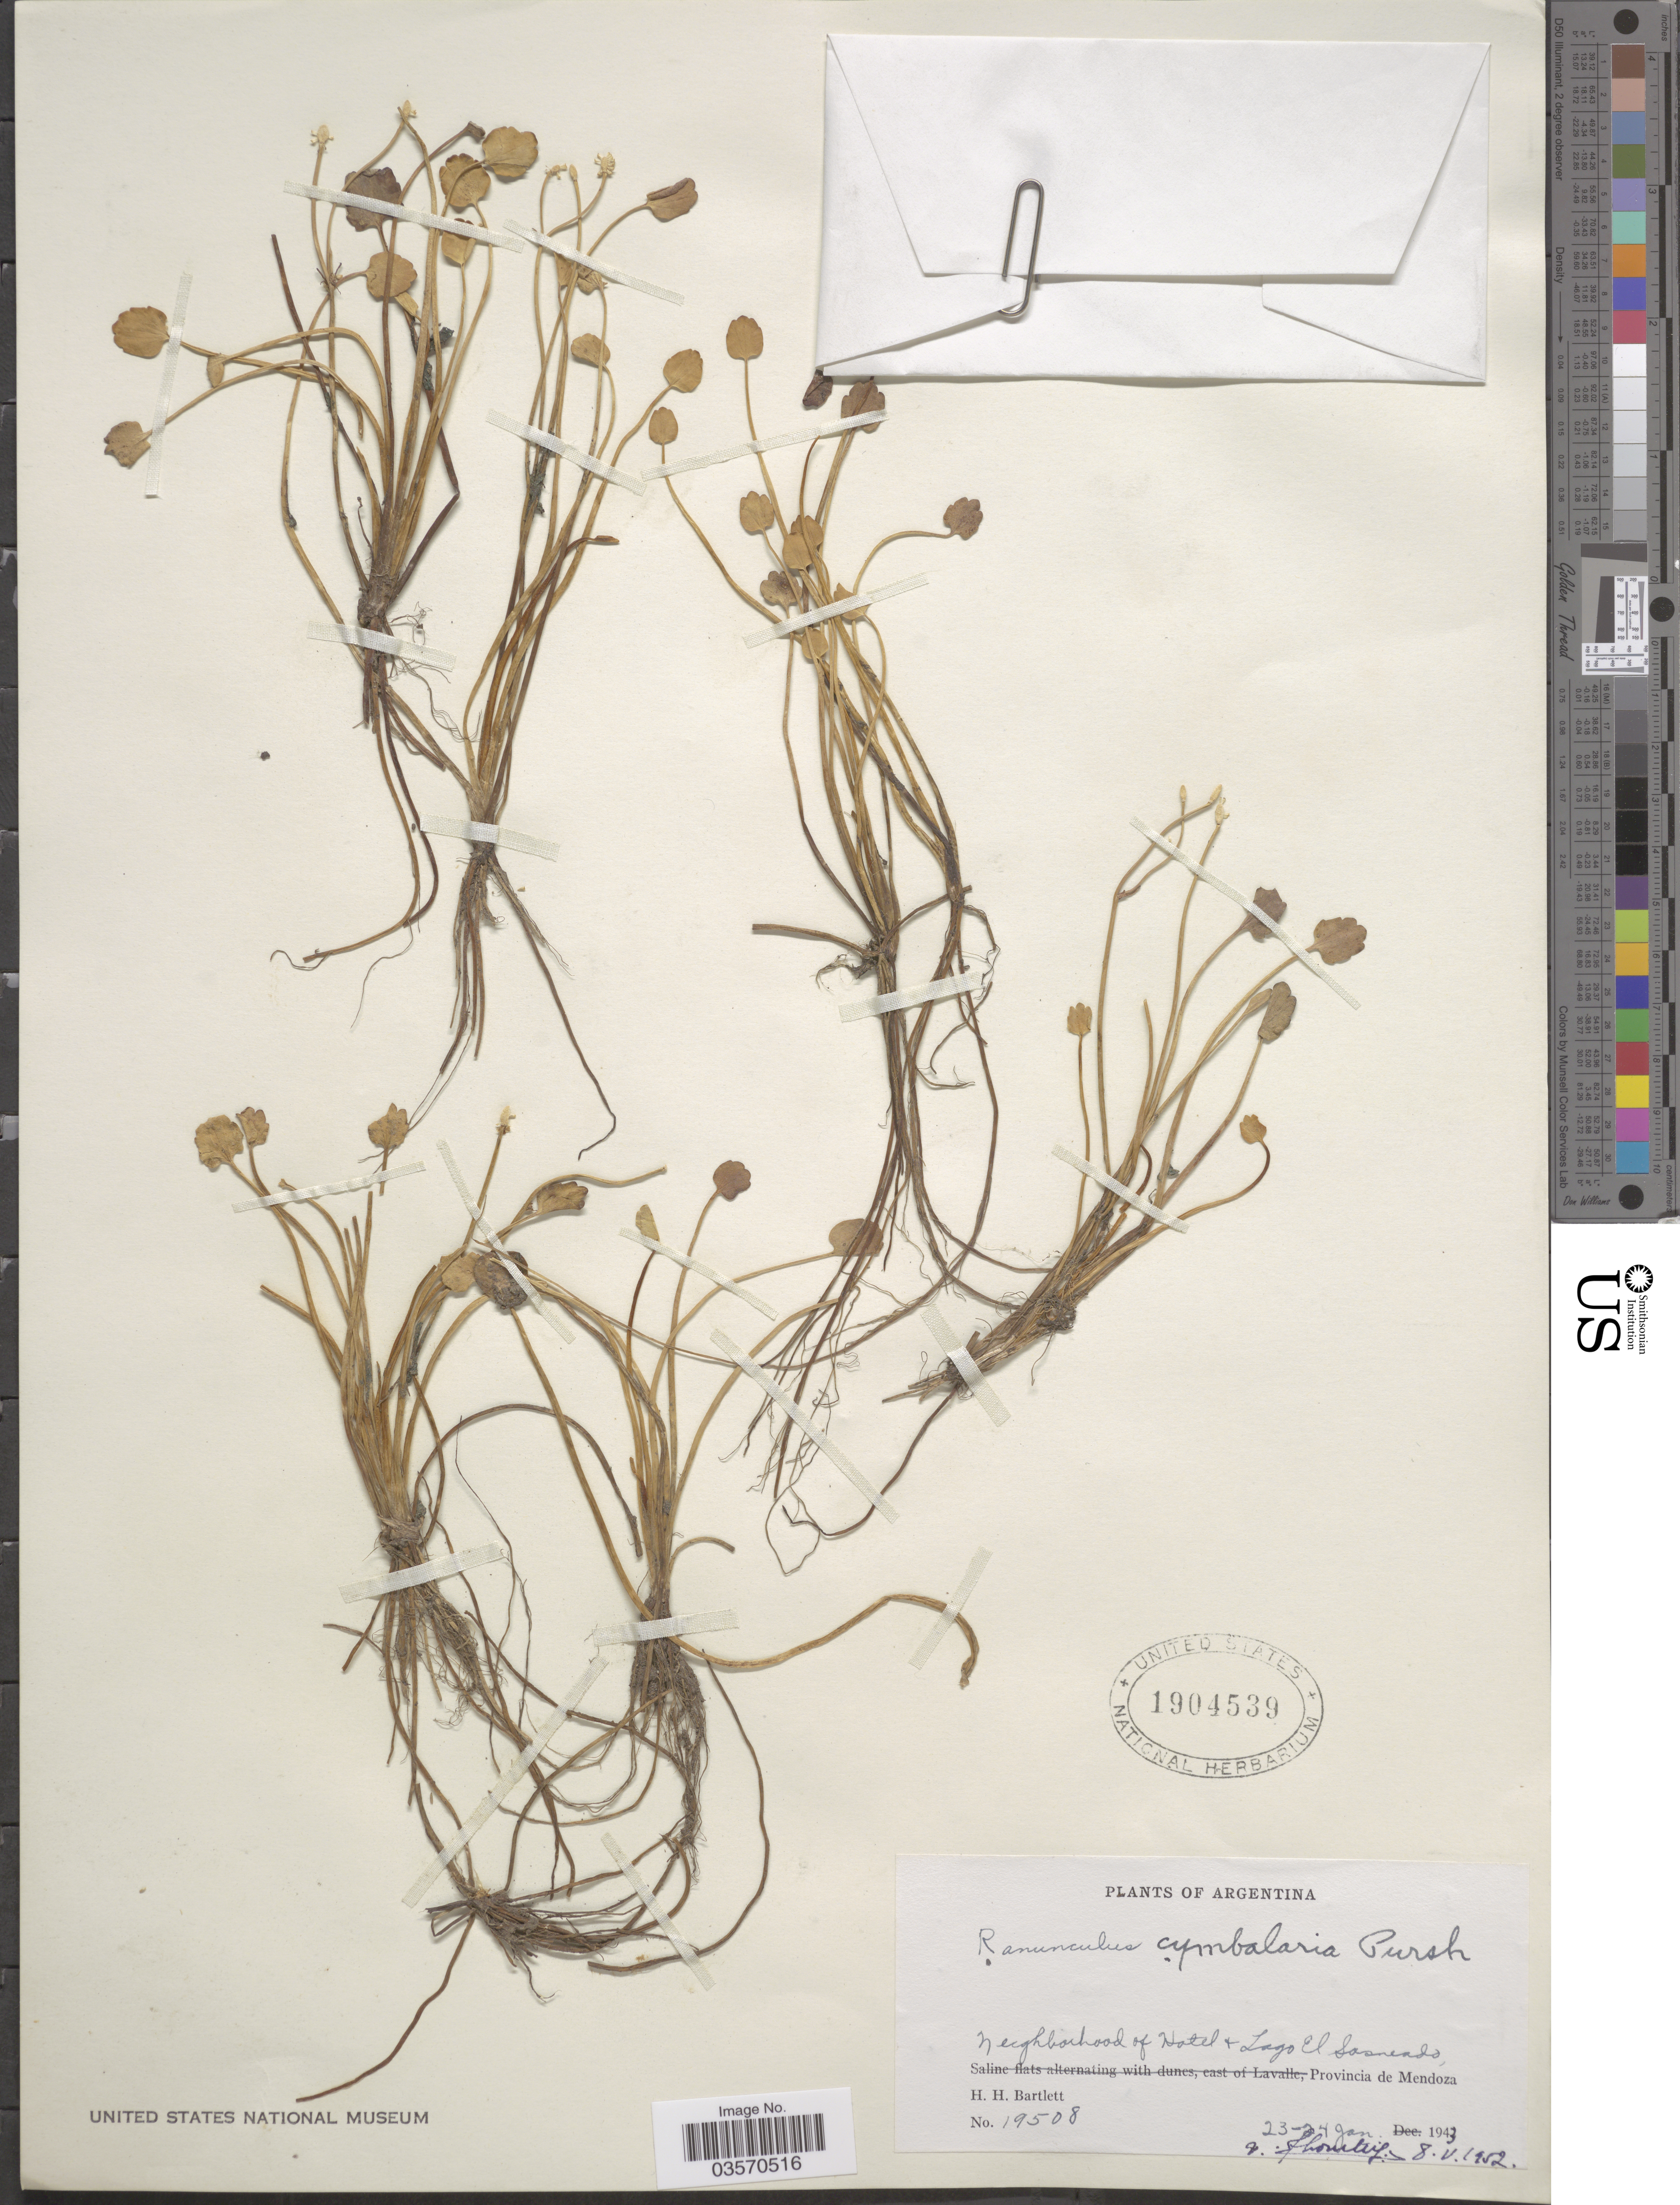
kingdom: Plantae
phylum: Tracheophyta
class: Magnoliopsida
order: Ranunculales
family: Ranunculaceae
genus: Halerpestes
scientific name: Halerpestes cymbalaria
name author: (Pursh) Greene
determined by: Strong, M. T., (US), Smithsonian Institution - National Museum of Natural History (UNITED STATES)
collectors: H. H. Bartlett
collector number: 19508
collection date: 1943-01-23/1943-01-24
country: Argentina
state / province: Mendoza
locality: Neighborhood of Hotel + Lago El Sasneado.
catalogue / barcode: US 1904539